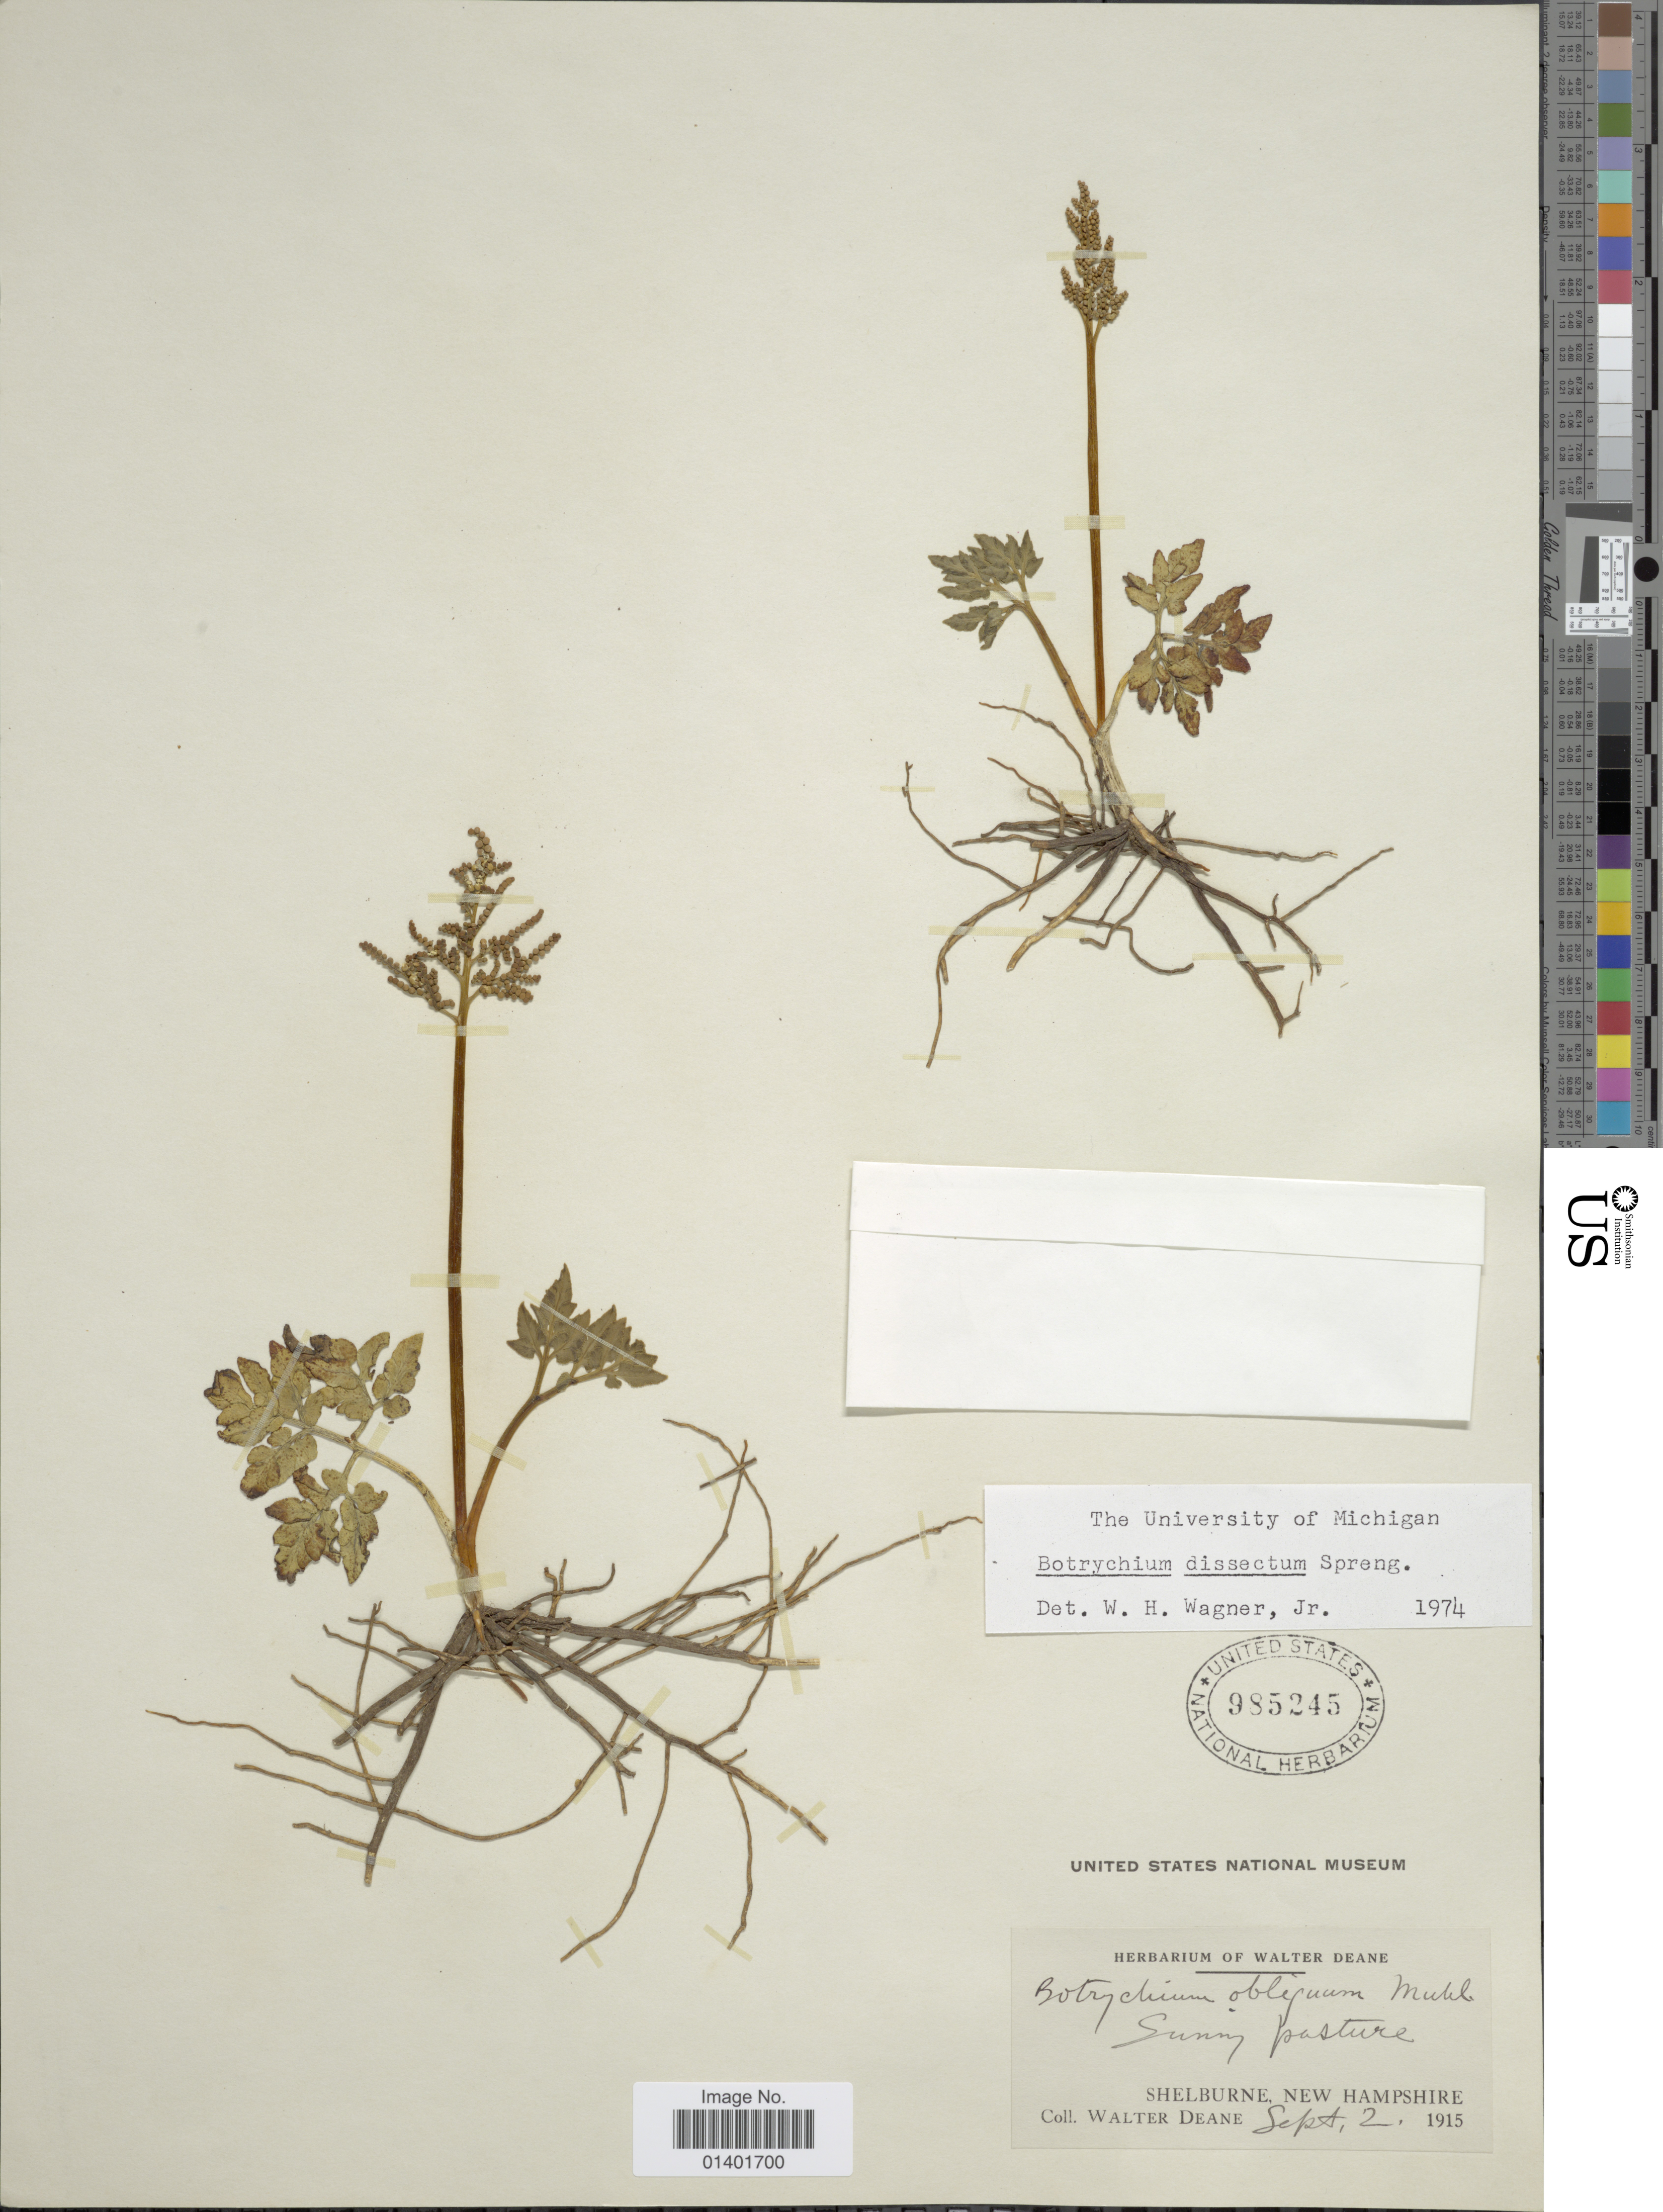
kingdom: Plantae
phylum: Tracheophyta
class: Polypodiopsida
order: Ophioglossales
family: Ophioglossaceae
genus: Botrychium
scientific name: Botrychium dissectum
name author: Spreng.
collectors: W. Deane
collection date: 1915-09-02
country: United States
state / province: New Hampshire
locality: Shelburne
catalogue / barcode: US 985245